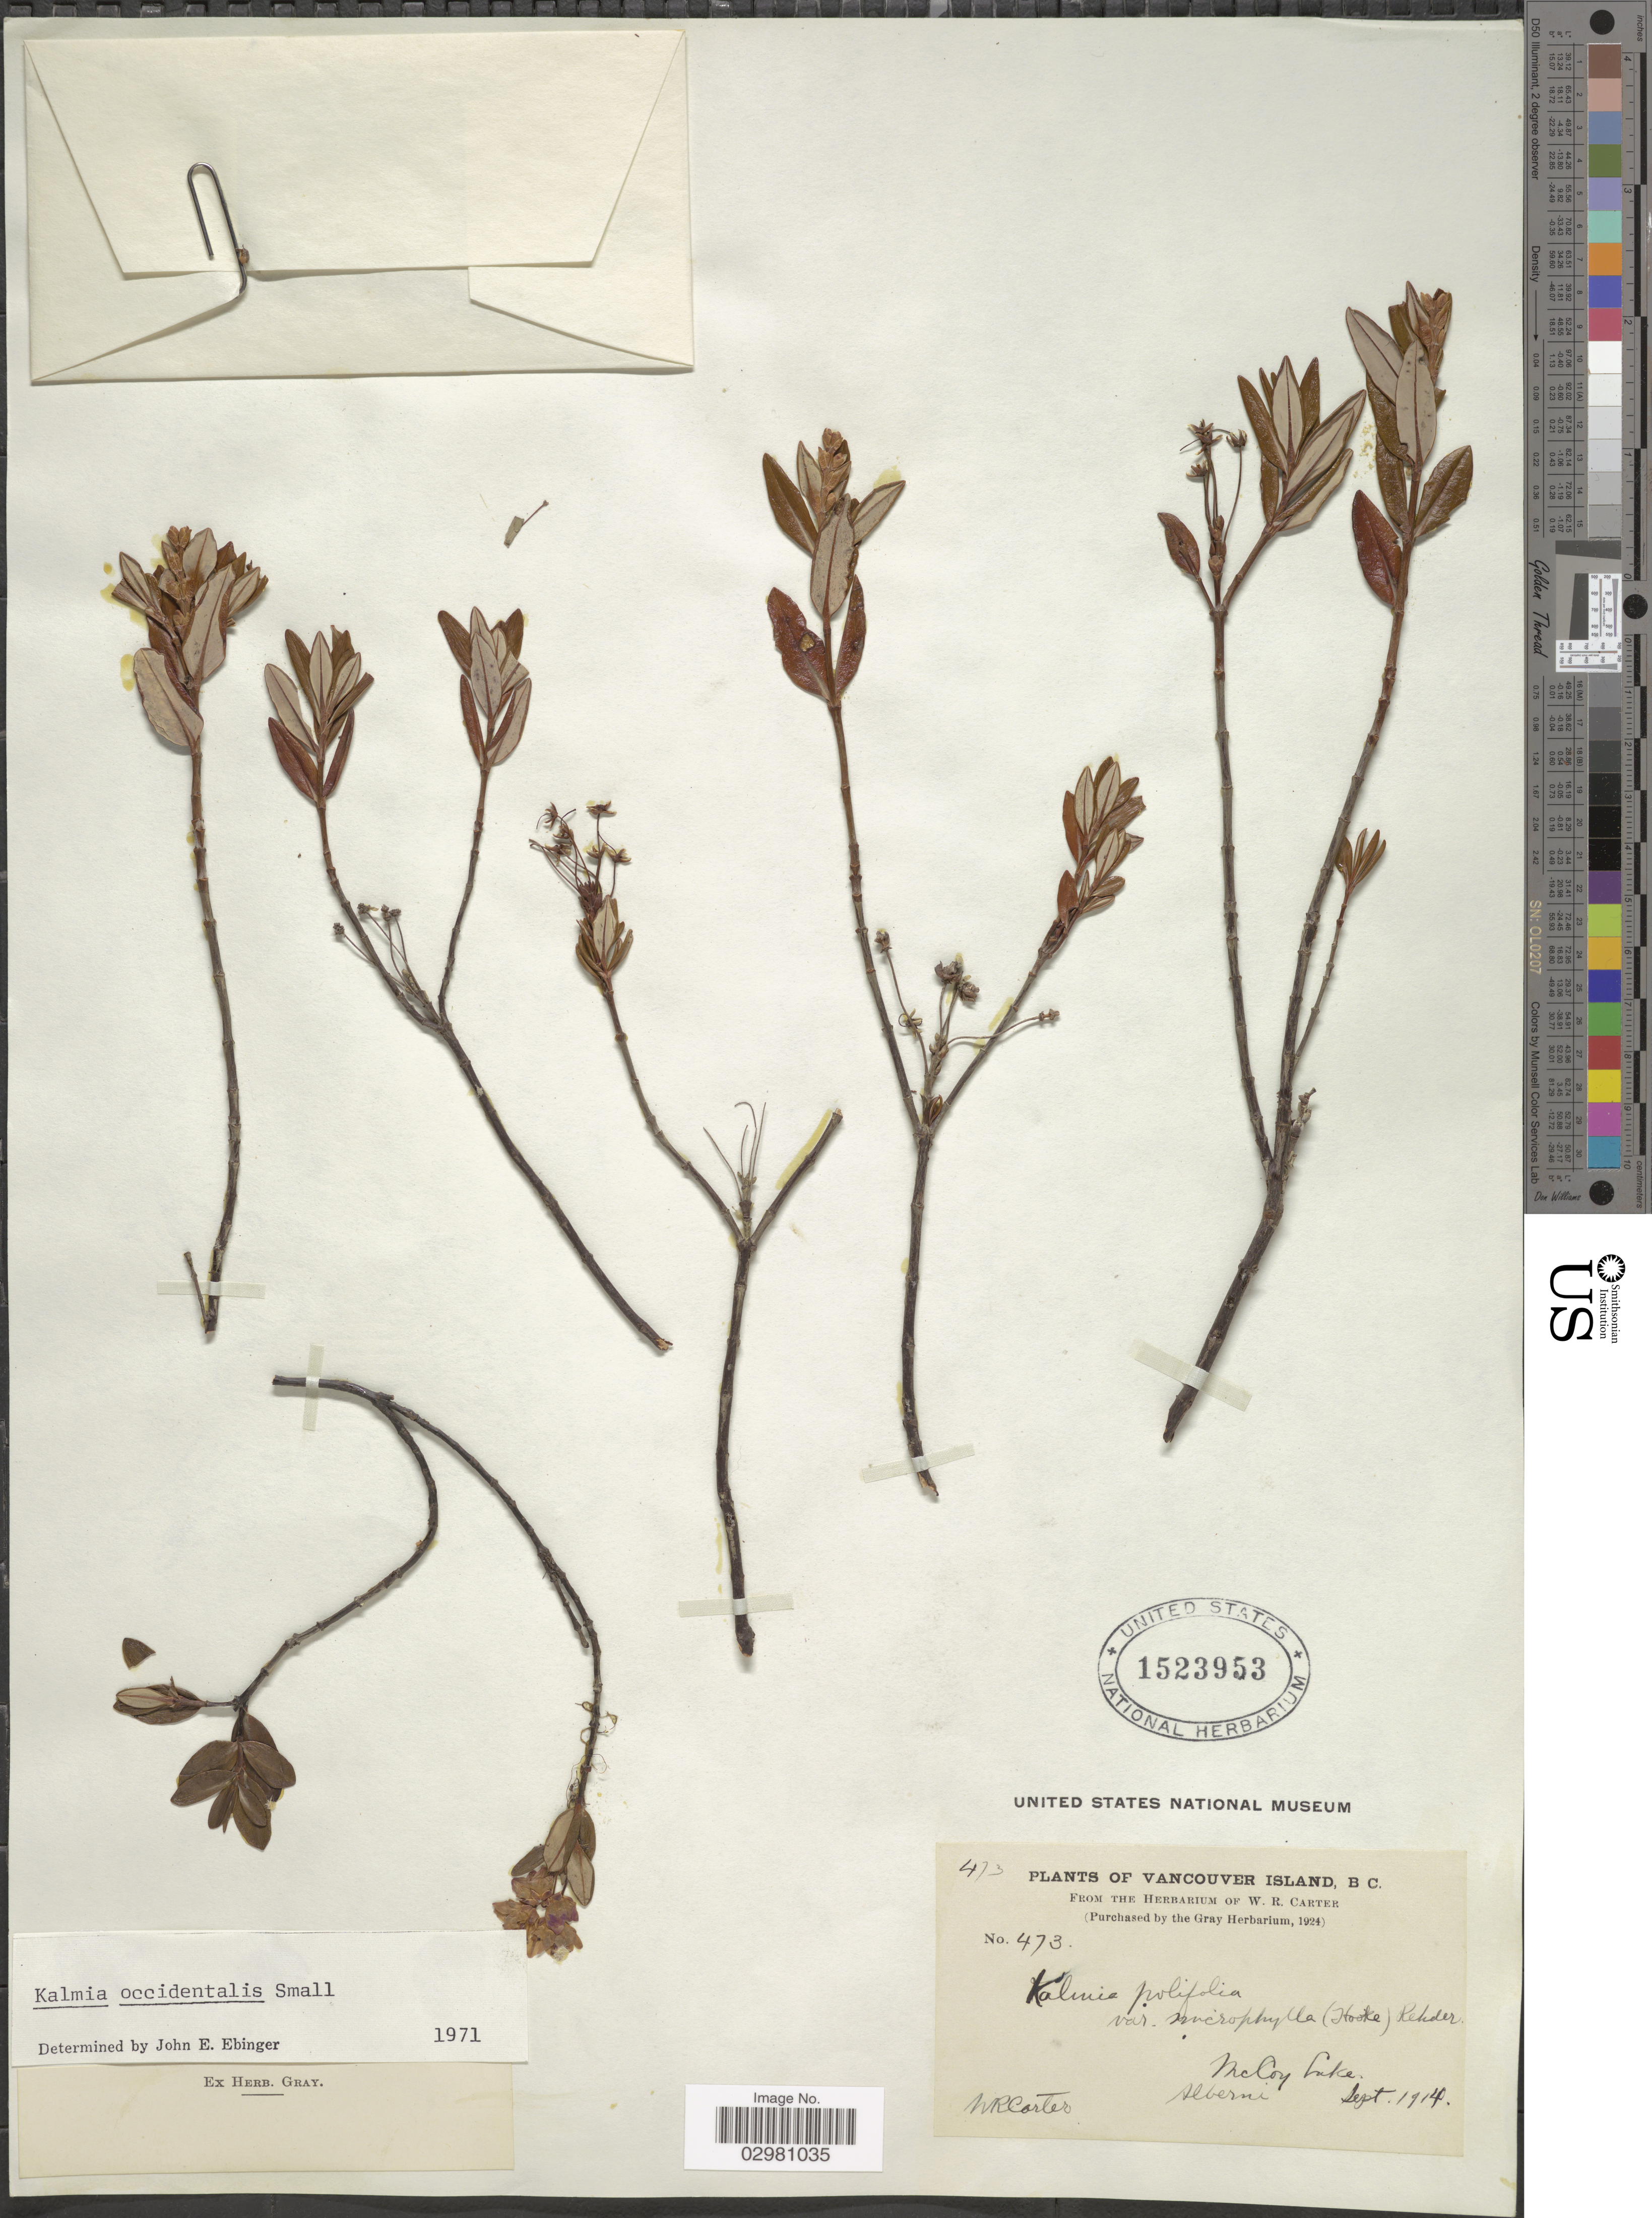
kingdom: Plantae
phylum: Tracheophyta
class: Magnoliopsida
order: Ericales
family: Ericaceae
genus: Kalmia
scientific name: Kalmia microphylla var. occidentalis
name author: (Small) Ebinger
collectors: W. R. Carter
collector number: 473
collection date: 1914-09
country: Canada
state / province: British Columbia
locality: Vancouver Island, B.C. McCoy Lake. Alberni.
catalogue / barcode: US 1523953